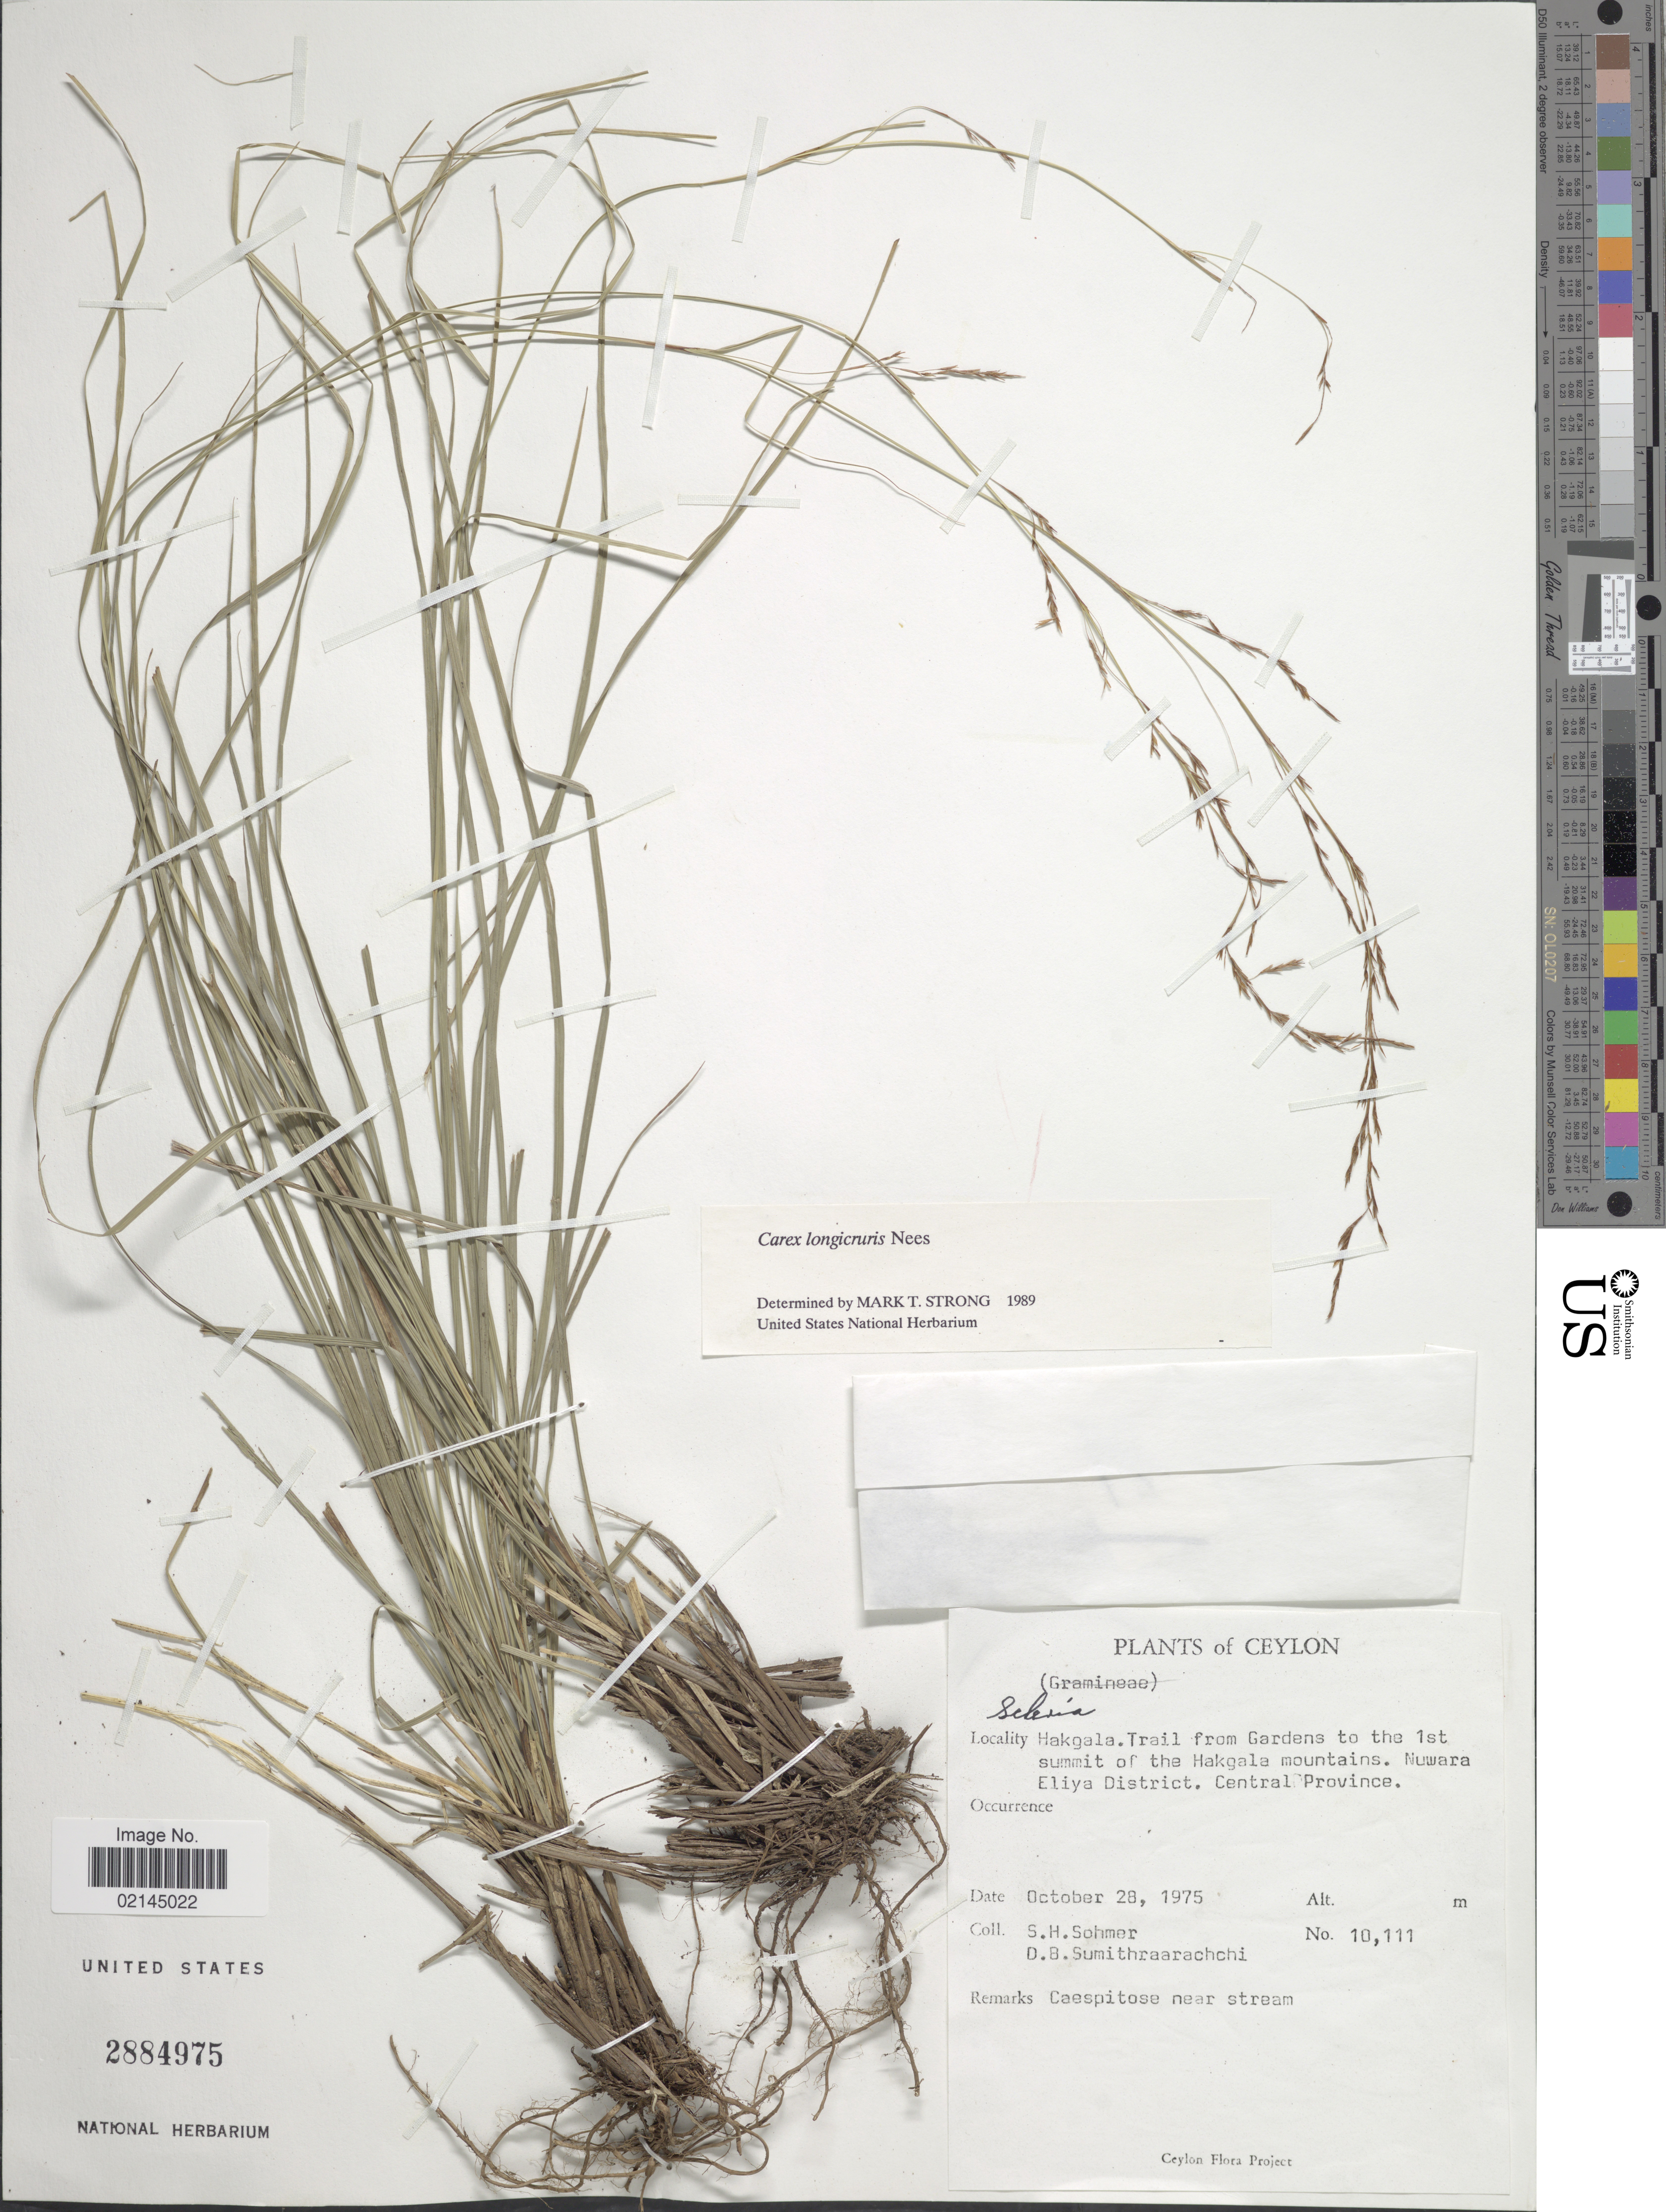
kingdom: Plantae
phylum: Tracheophyta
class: Liliopsida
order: Poales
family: Cyperaceae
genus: Carex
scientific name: Carex longicruris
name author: Nees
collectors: S. H. Sohmer & D. B. Sumithraarachchi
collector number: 10111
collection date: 1975-10-28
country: Sri Lanka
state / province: Central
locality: Ceylon, Hakgala, trail from Gardens to the 1st summit of the Hakgala mountains, Nuwara Eliya District, Central Province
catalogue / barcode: US 2884975